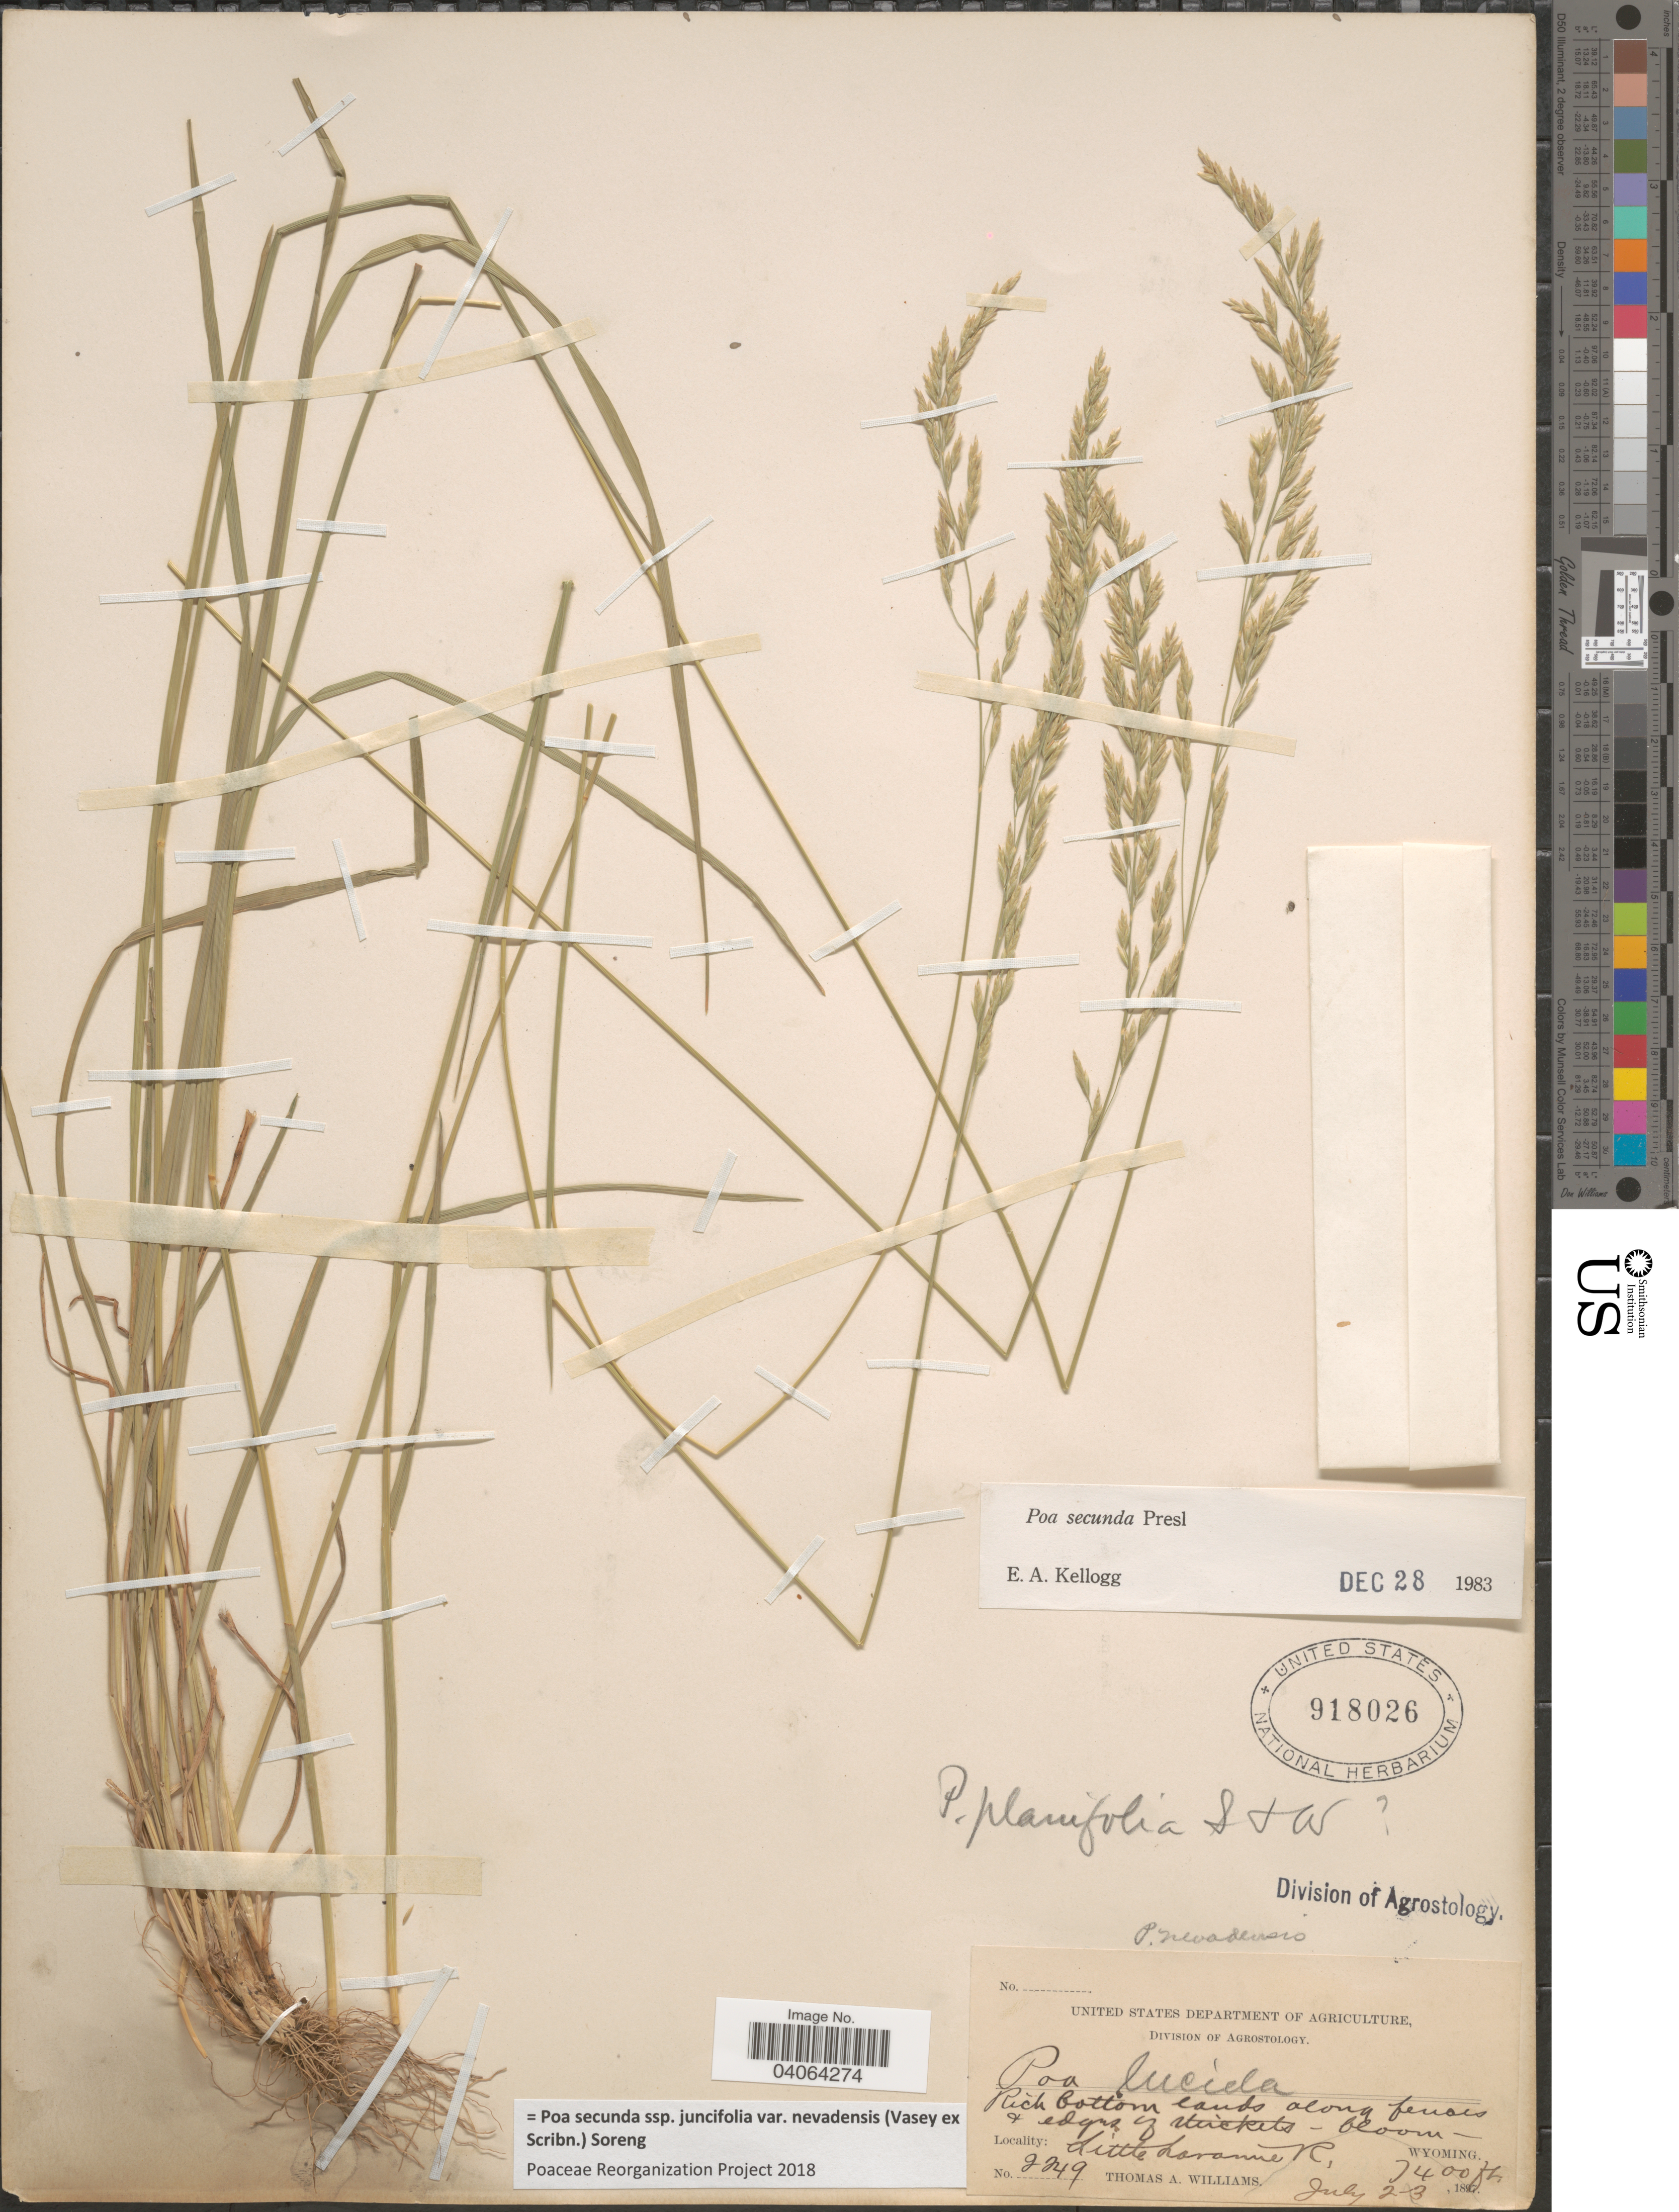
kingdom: Plantae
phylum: Tracheophyta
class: Liliopsida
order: Poales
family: Poaceae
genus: Poa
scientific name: Poa secunda subsp. juncifolia var. nevadensis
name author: (Vasey ex Scribn.) Soreng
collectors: T. A. Williams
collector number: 2249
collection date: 1897-07-02/1897-07-03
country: United States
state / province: Wyoming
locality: Little Laramie R.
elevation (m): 2256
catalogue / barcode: US 918026